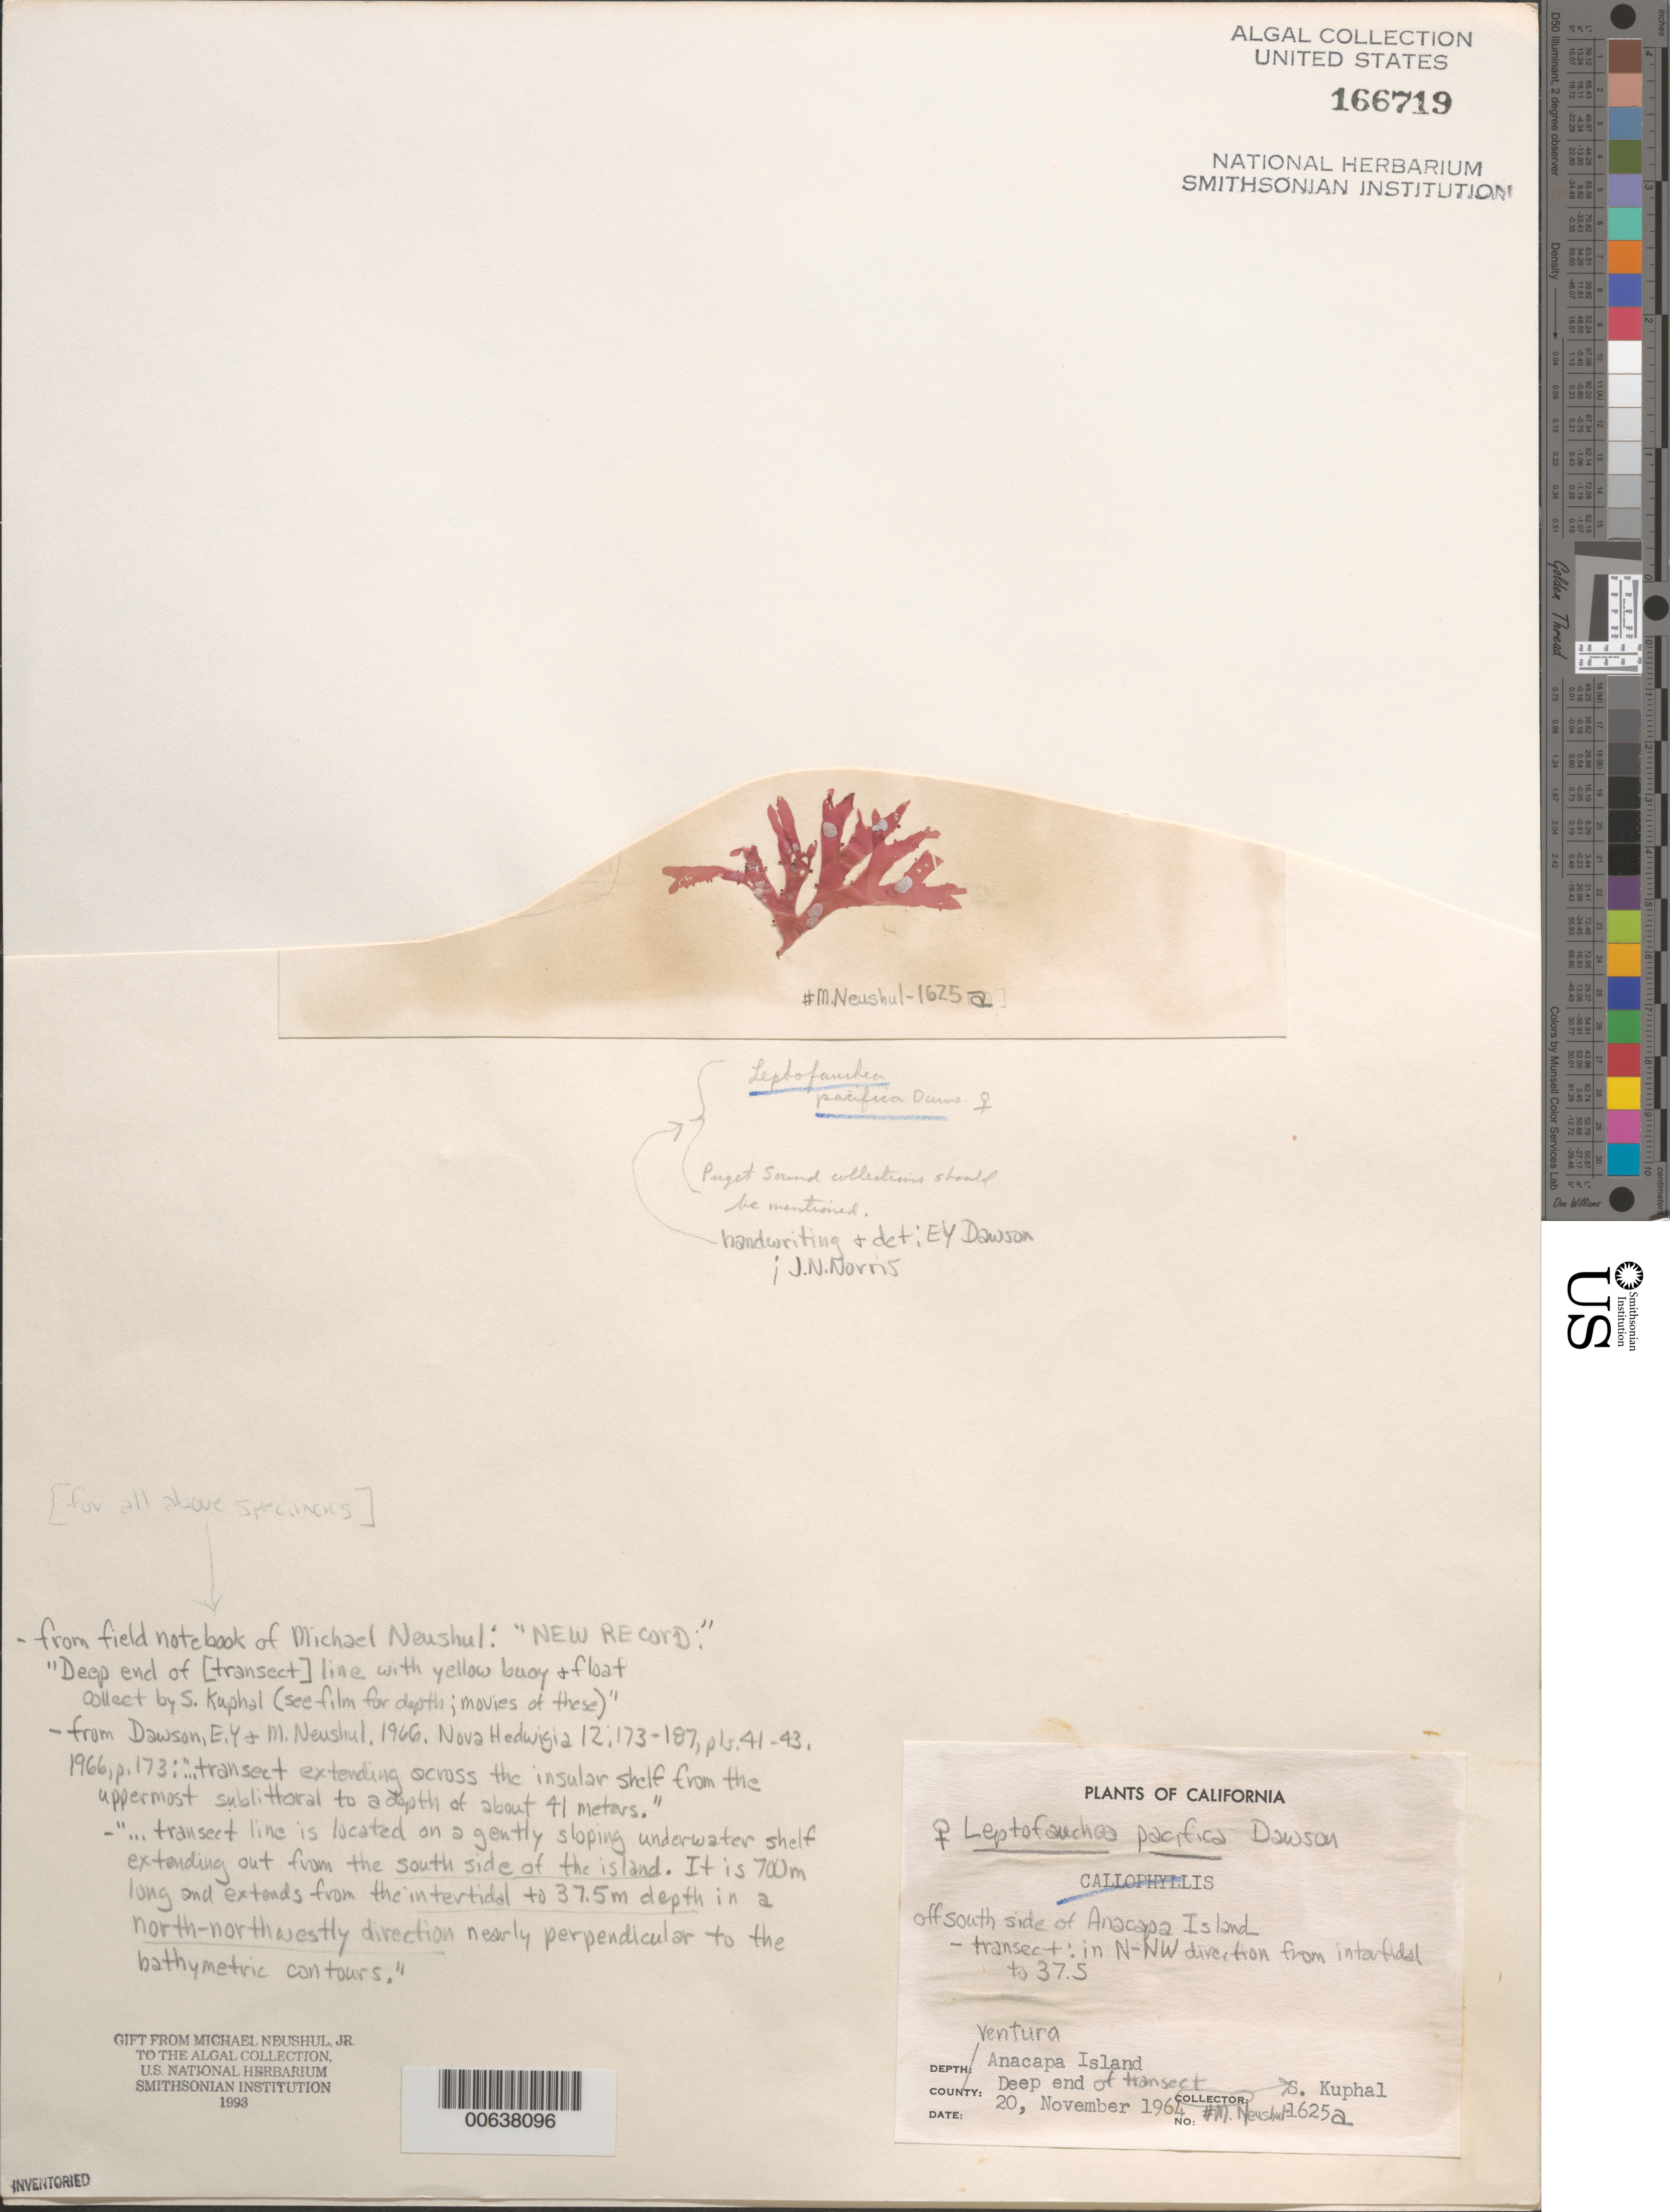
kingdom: Plantae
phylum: Rhodophyta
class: Florideophyceae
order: Rhodymeniales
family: Faucheaceae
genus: Leptofauchea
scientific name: Leptofauchea pacifica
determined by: Dawson, E. Y.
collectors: S. Kuphal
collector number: Neushul 1625a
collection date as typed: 20 Nov 1964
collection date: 1964-11-20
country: United States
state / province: California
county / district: Ventura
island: Anacapa Island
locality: Off Anacapa Island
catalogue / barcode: US 166719